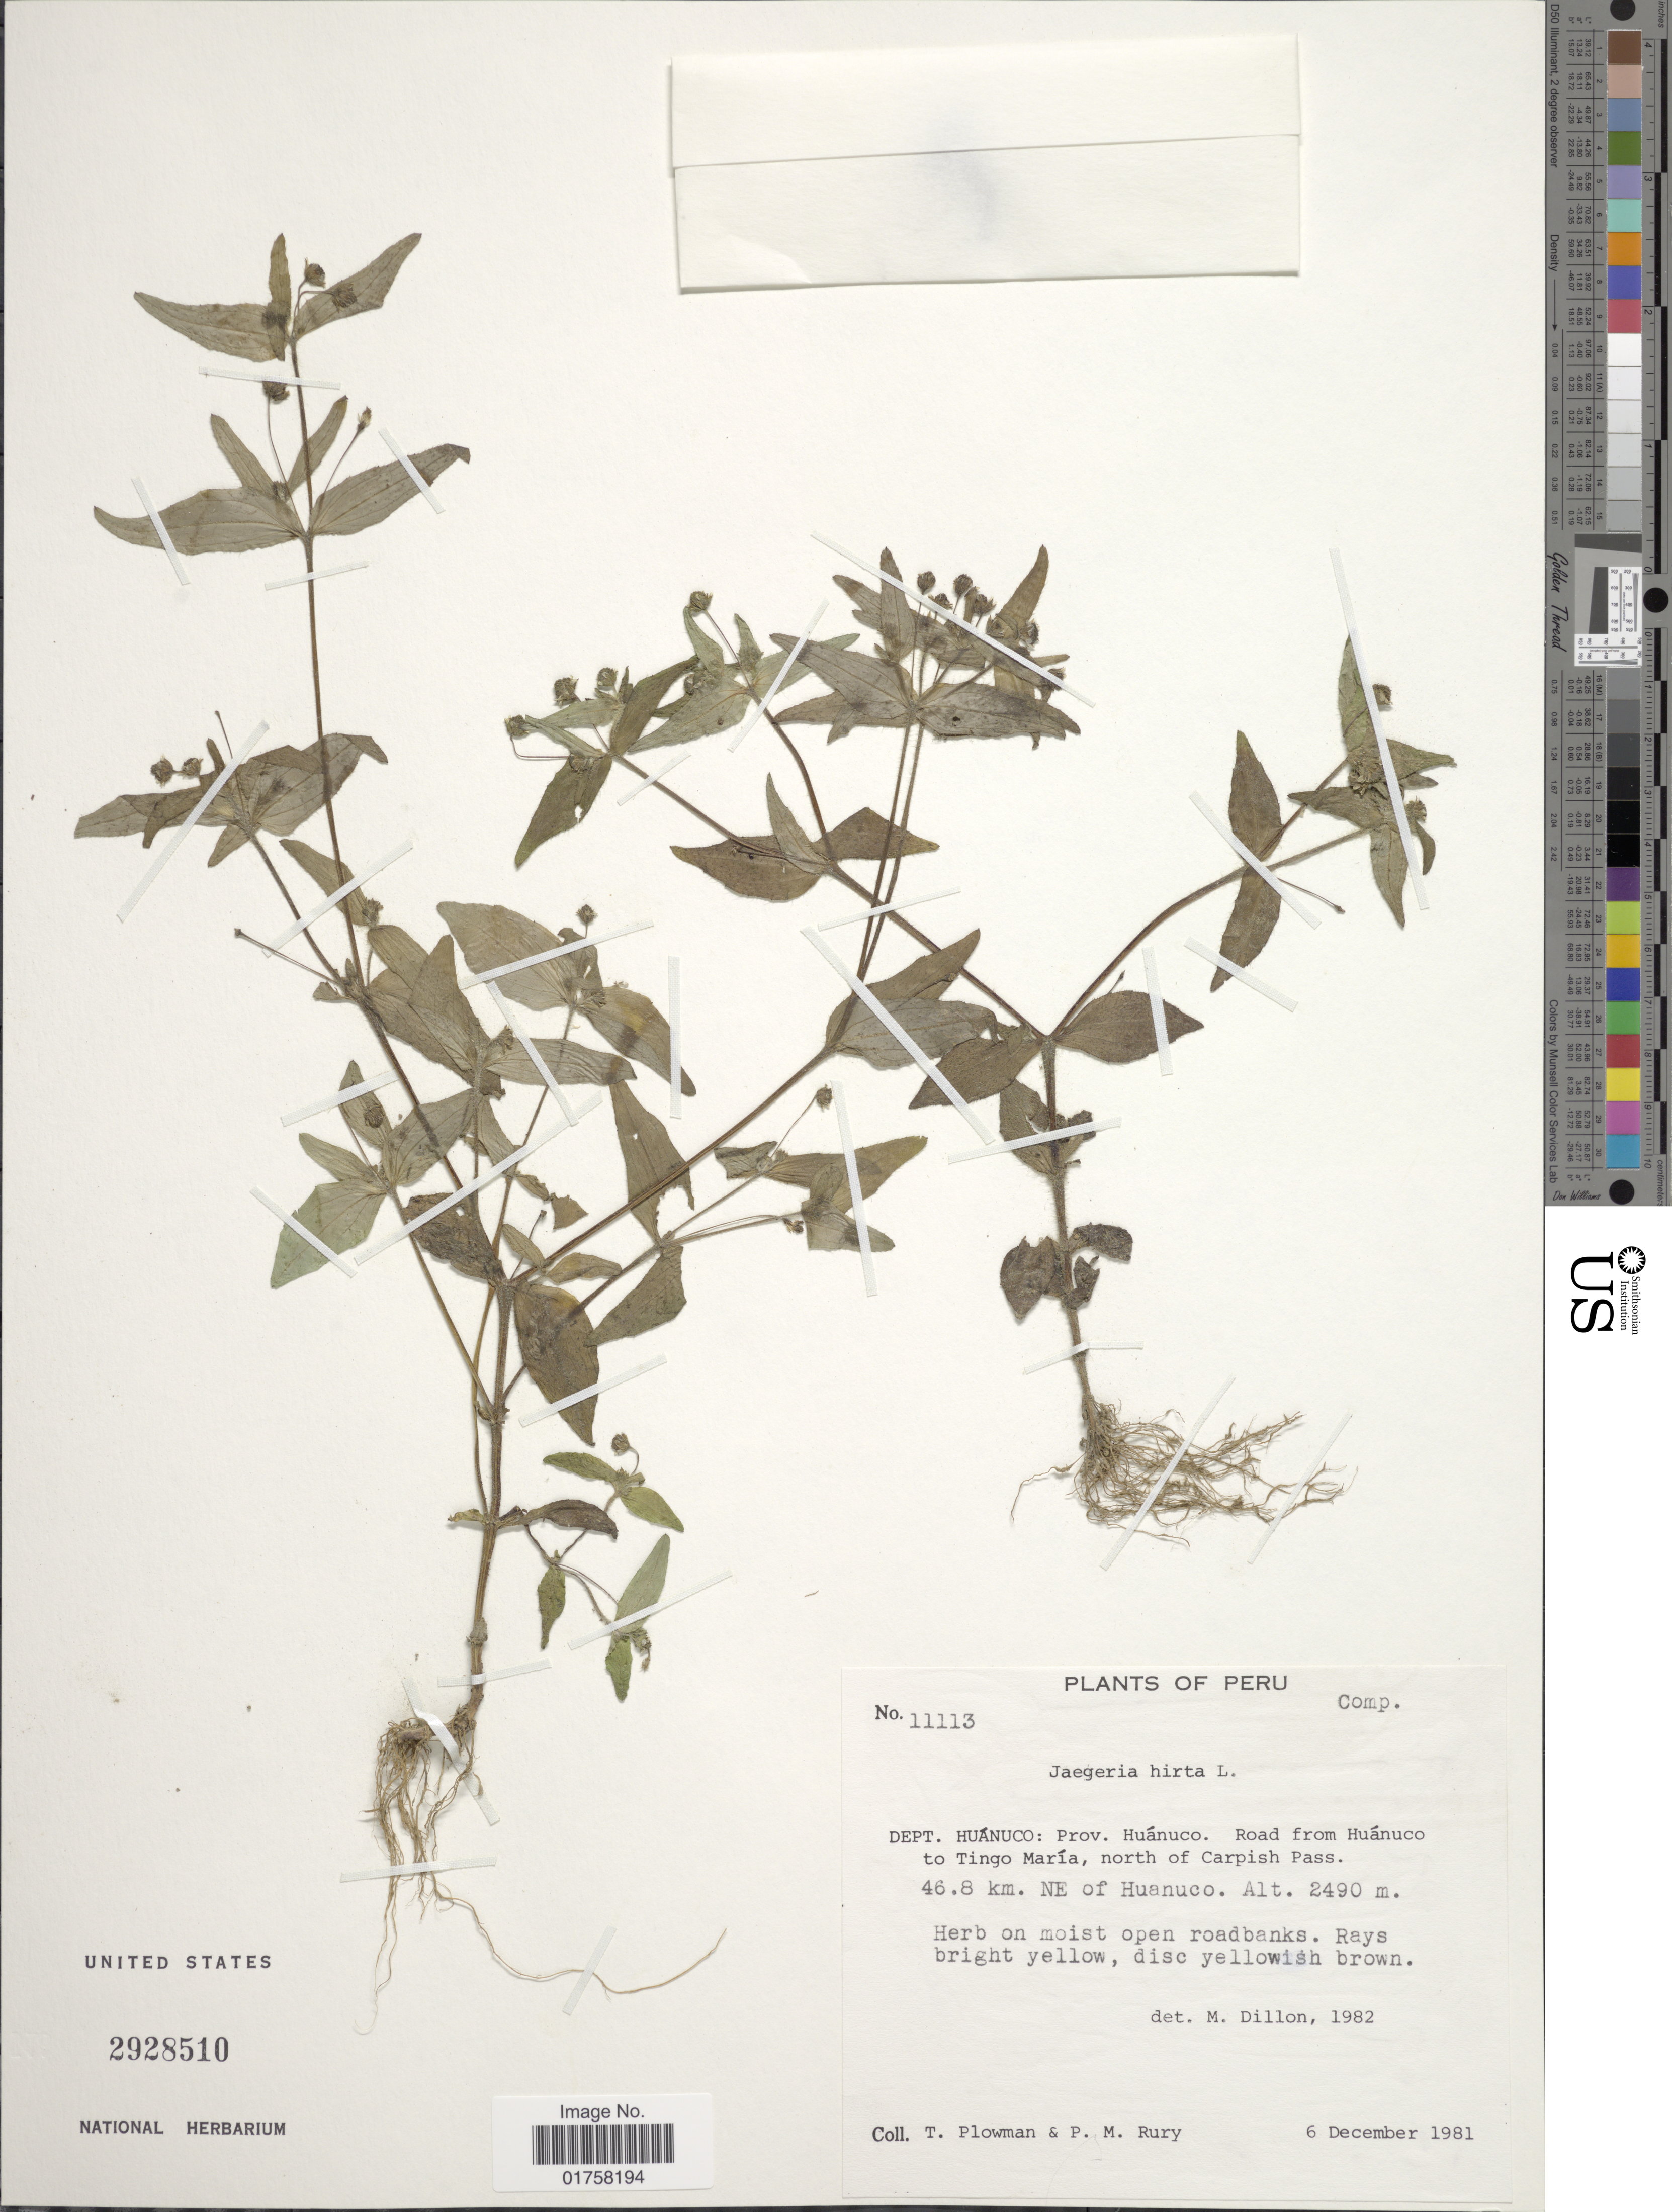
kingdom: Plantae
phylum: Tracheophyta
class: Magnoliopsida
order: Asterales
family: Asteraceae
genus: Jaegeria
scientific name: Jaegeria hirta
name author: (Lag.) Less.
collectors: T. Plowman & P. M. Rury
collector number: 11113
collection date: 1981-12-06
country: Peru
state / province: Huánuco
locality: Dept. Huánuco. Road from Huánuco to Tingo María, north of Carpish Pass, 46.8 km. NE of Huanuco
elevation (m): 2490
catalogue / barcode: US 2928510